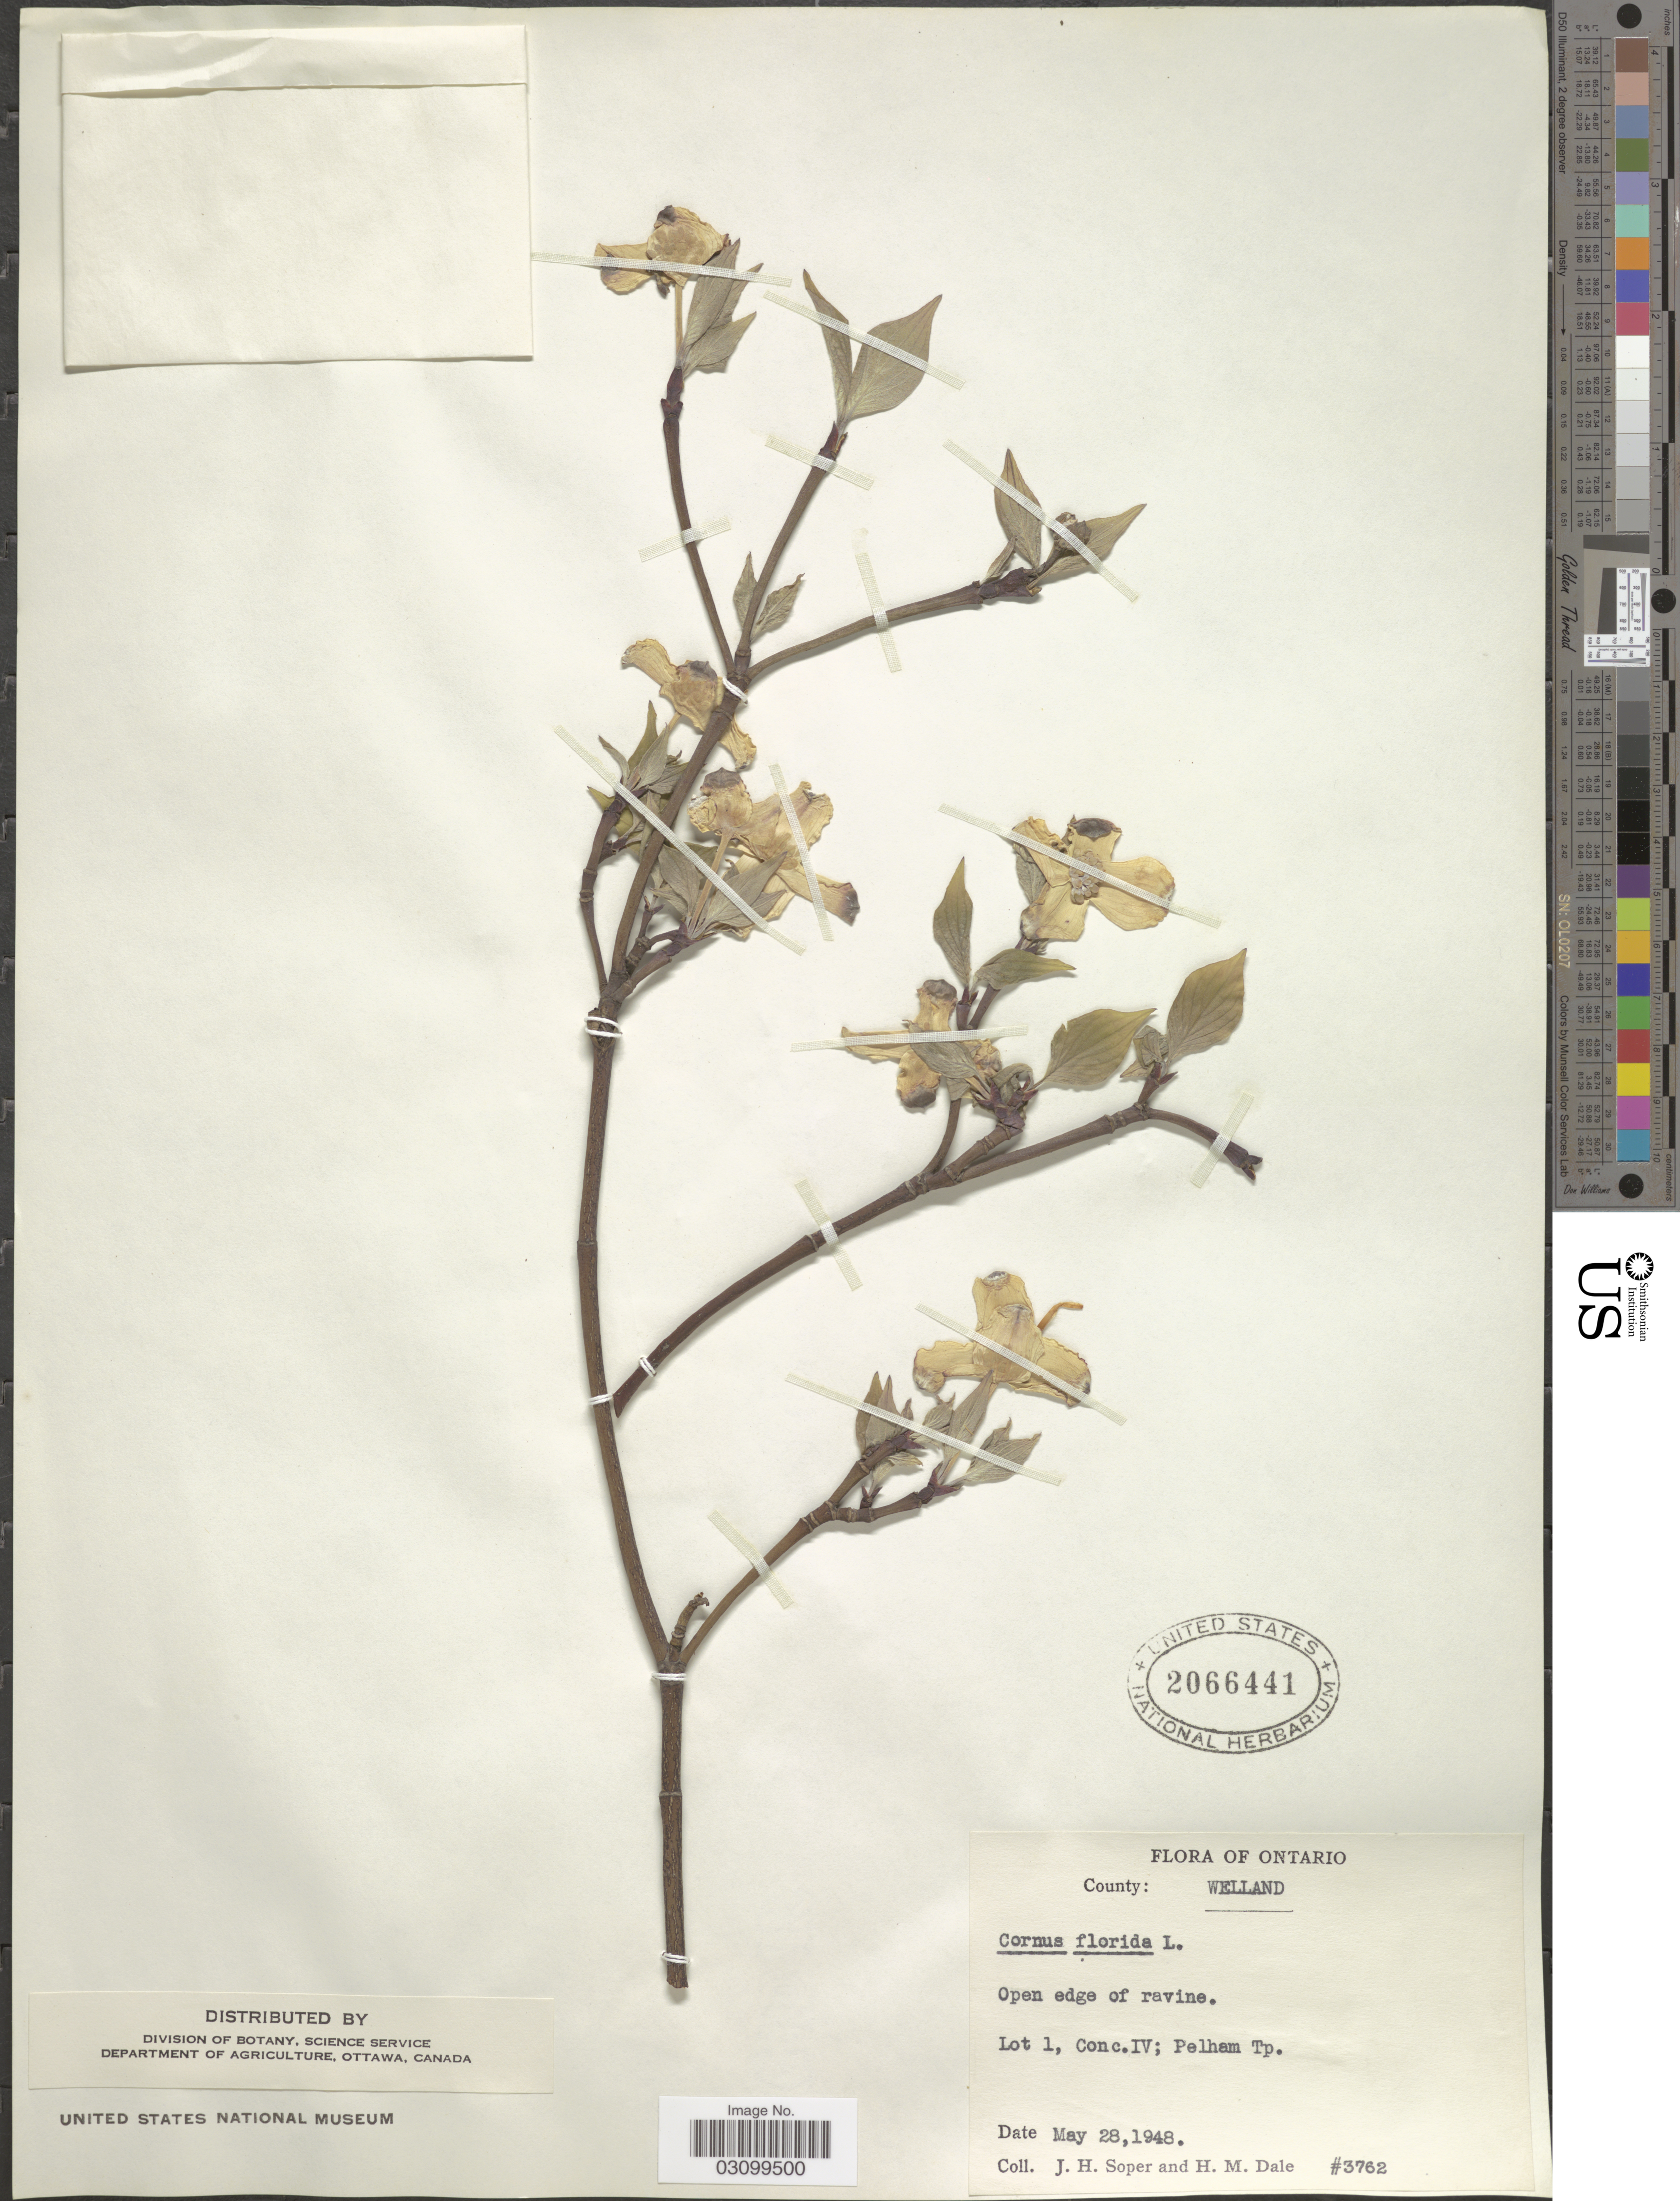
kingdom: Plantae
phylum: Tracheophyta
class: Magnoliopsida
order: Cornales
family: Cornaceae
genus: Cornus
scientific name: Cornus florida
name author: L.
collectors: J. H. Soper & H. M. Dale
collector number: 3762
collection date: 1948-05-28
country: Canada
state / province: Ontario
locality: County: Welland. Open edge of ravine. Lot 1, Conc. IV; Pelham Tp.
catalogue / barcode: US 2066441